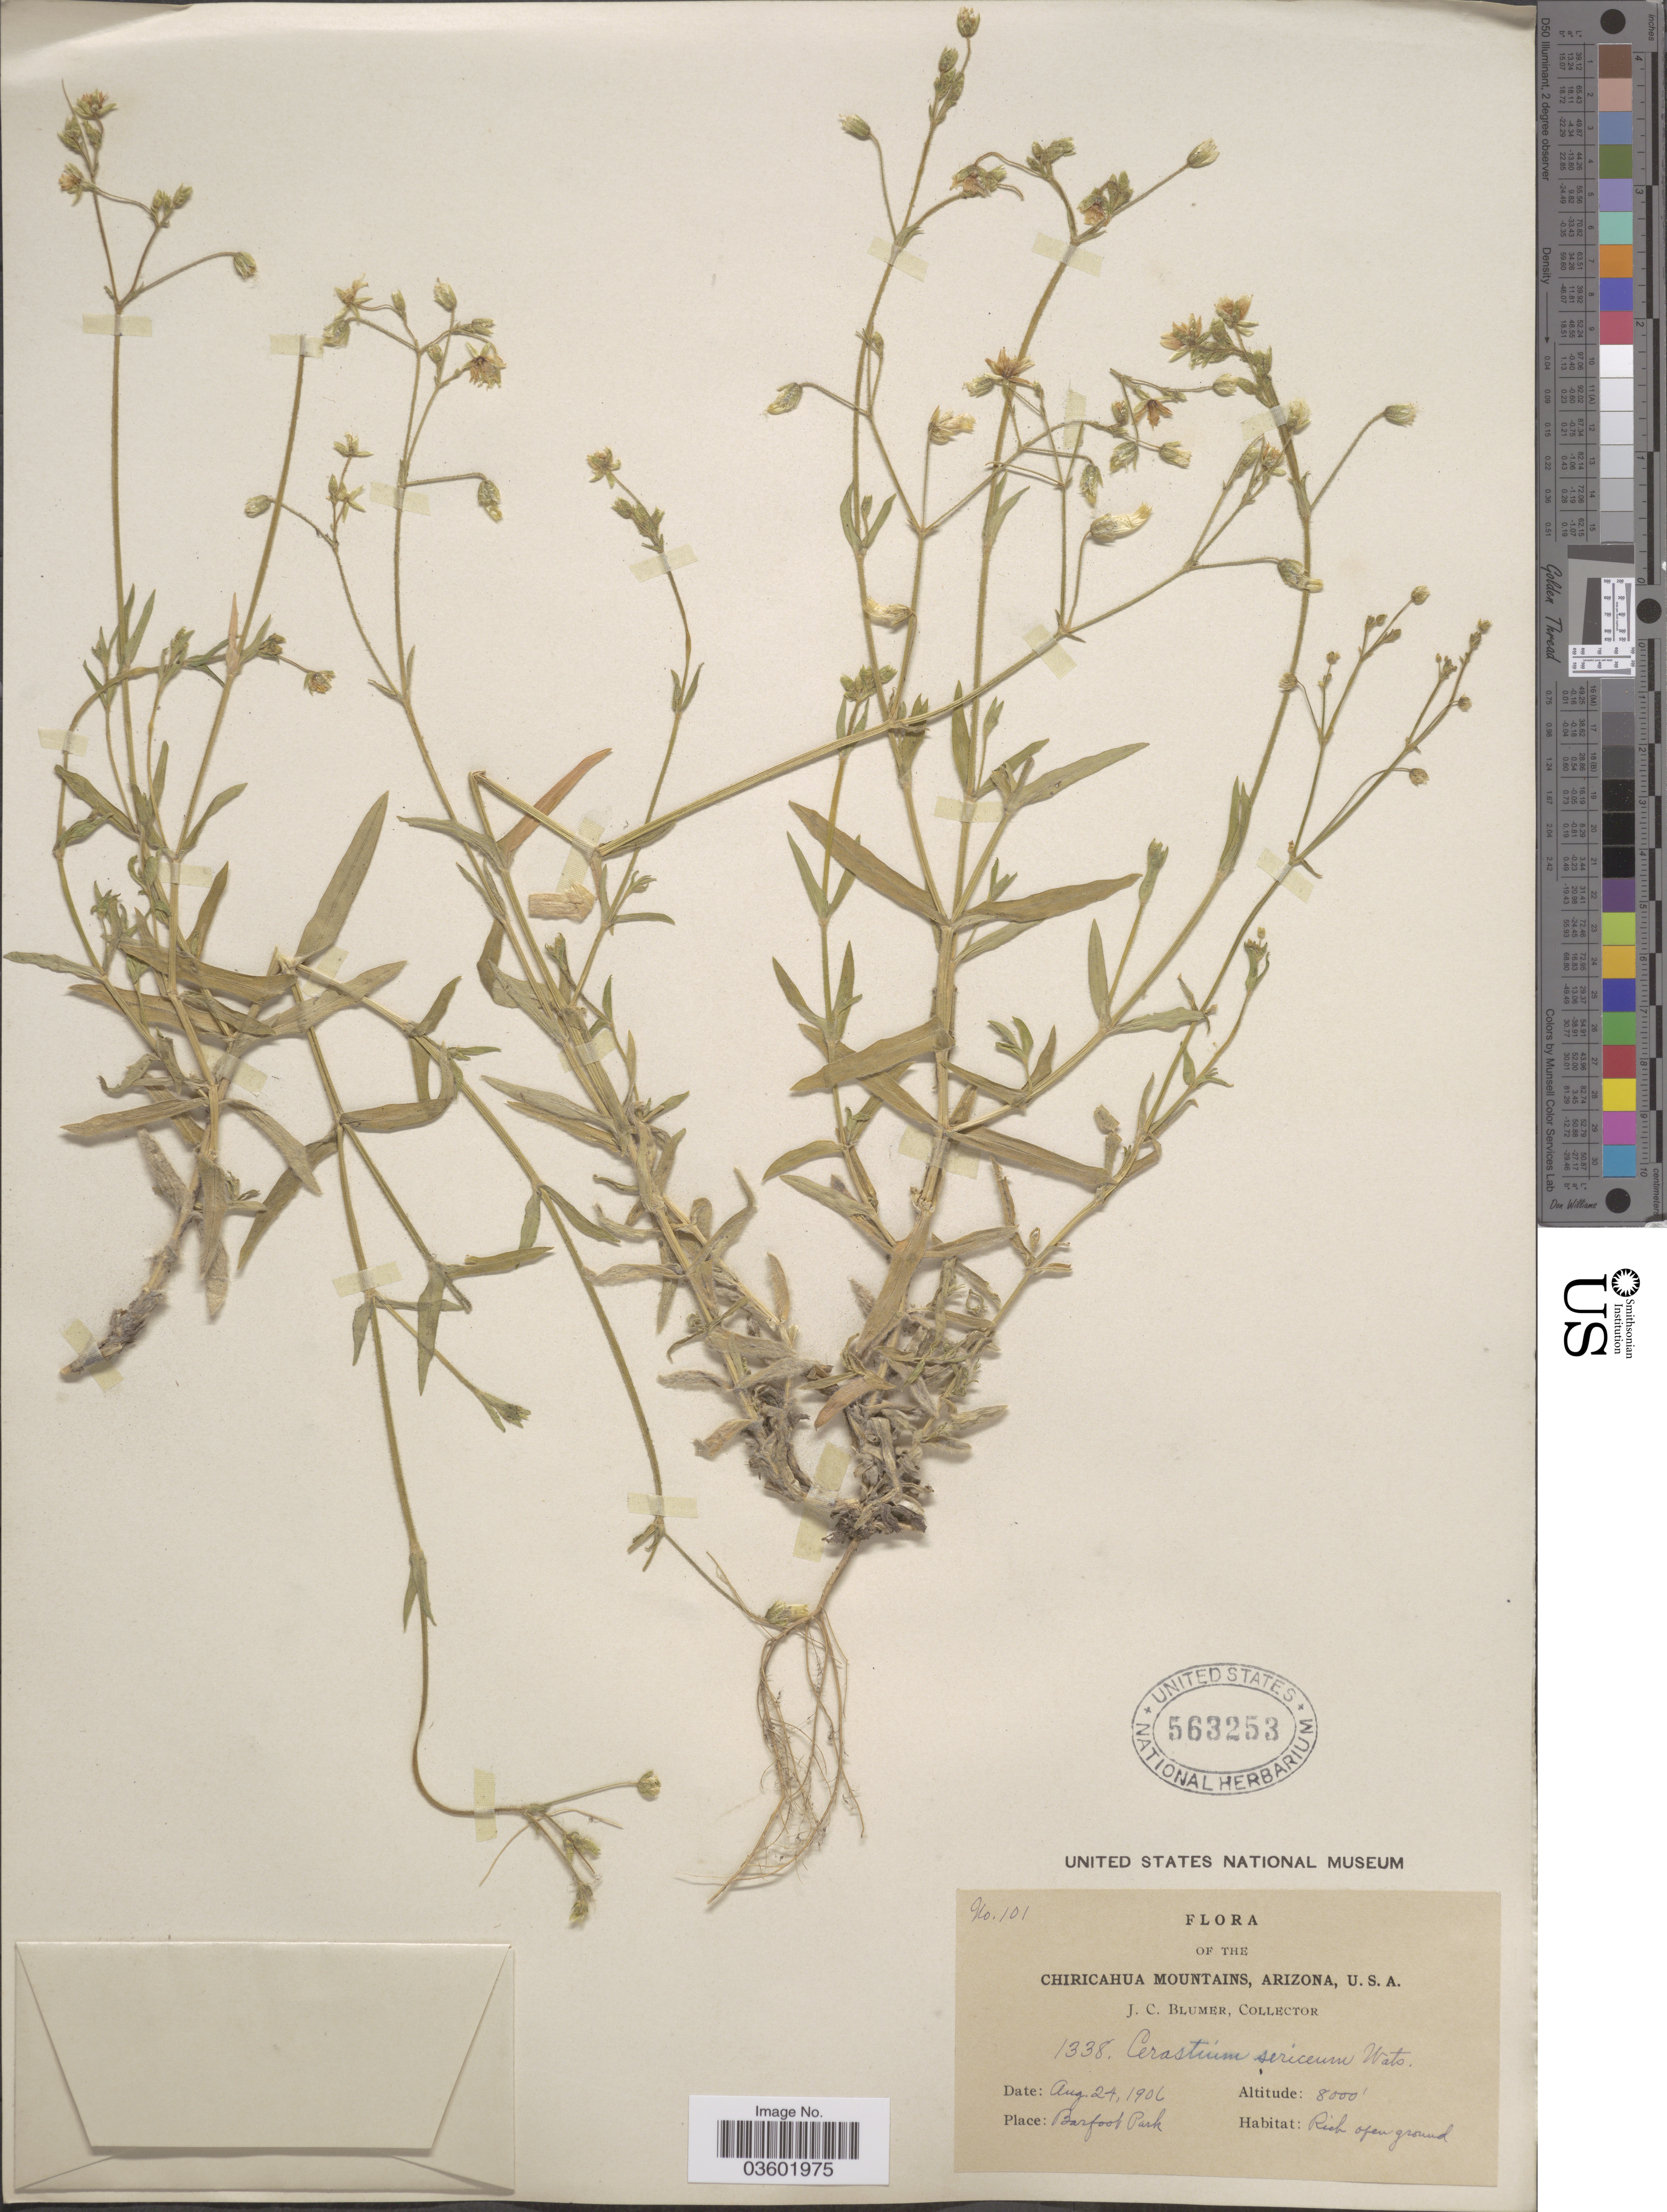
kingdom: Plantae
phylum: Tracheophyta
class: Magnoliopsida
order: Caryophyllales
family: Caryophyllaceae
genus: Cerastium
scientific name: Cerastium sericeum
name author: Pourr.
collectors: J. C. Blumer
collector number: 1338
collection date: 1906-08-24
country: United States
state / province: Arizona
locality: Chiricahua Mountains. Barfoot Park.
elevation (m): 2438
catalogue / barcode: US 563253